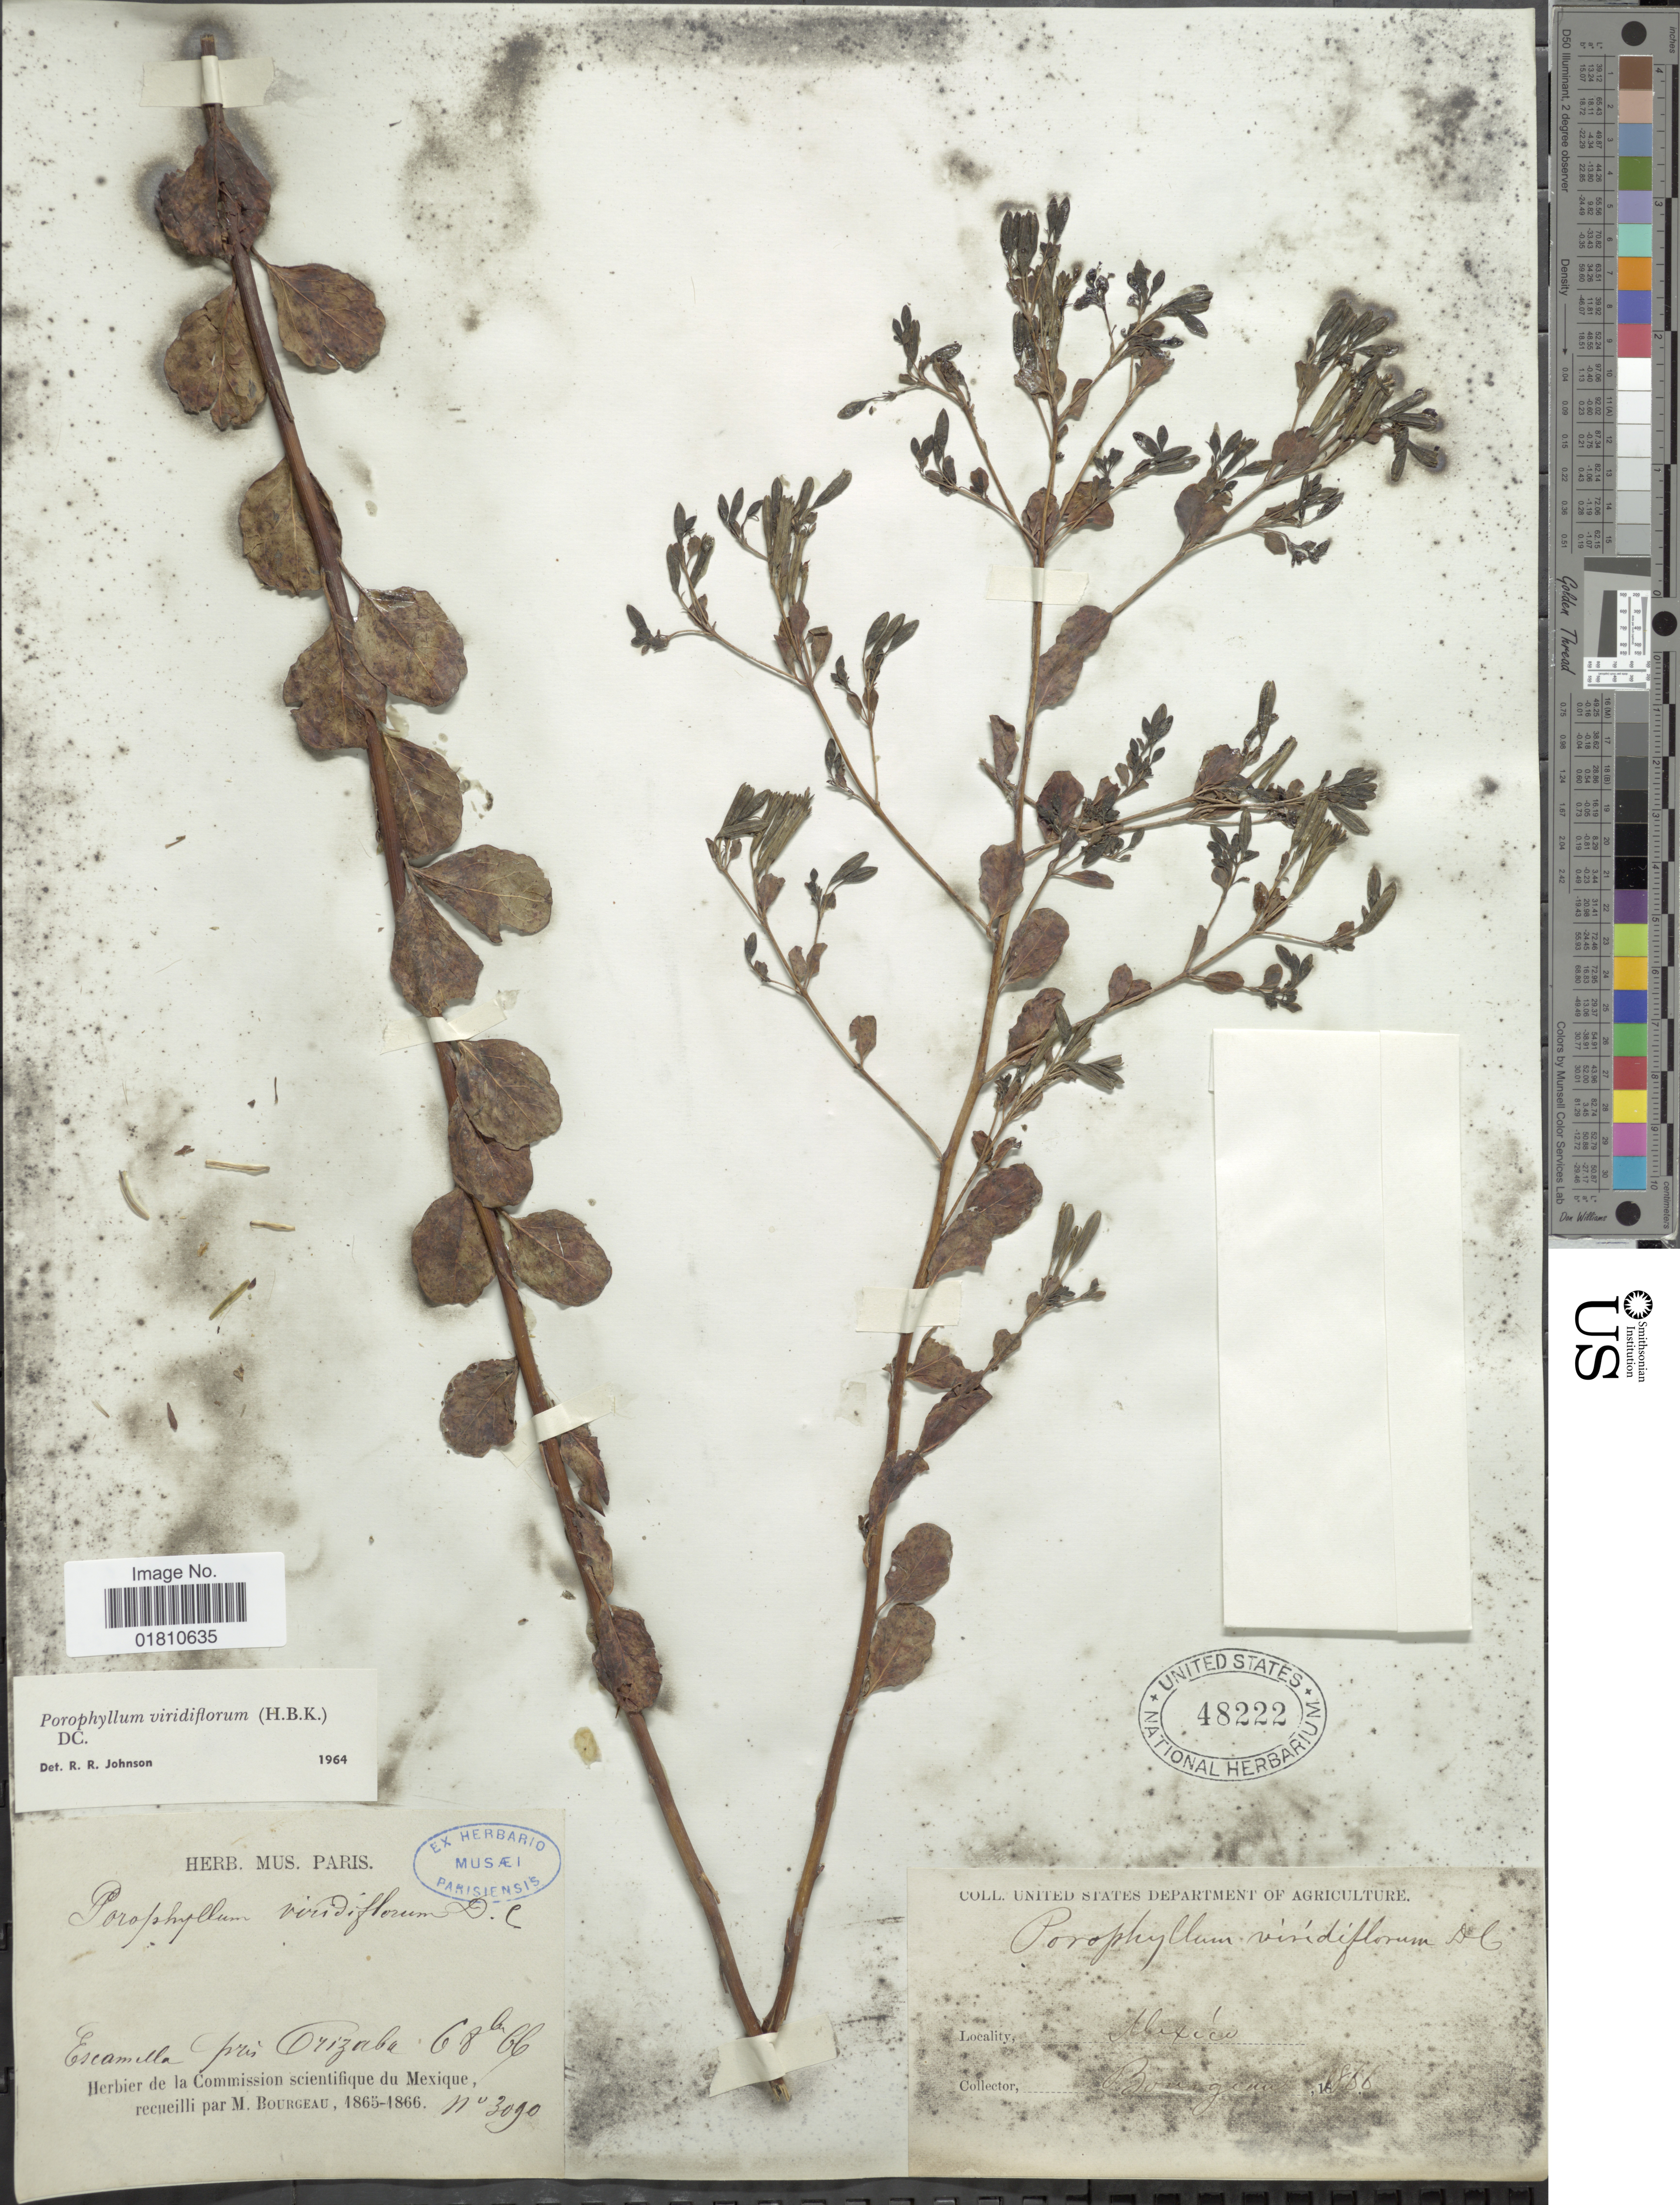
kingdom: Plantae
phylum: Tracheophyta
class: Magnoliopsida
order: Asterales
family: Asteraceae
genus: Porophyllum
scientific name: Porophyllum lindenii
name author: Sch. Bip. ex Seem.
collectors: M. Bourgeau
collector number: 3090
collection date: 1866-08-06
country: Mexico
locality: Escamella pres Orizaba.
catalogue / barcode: US 48222